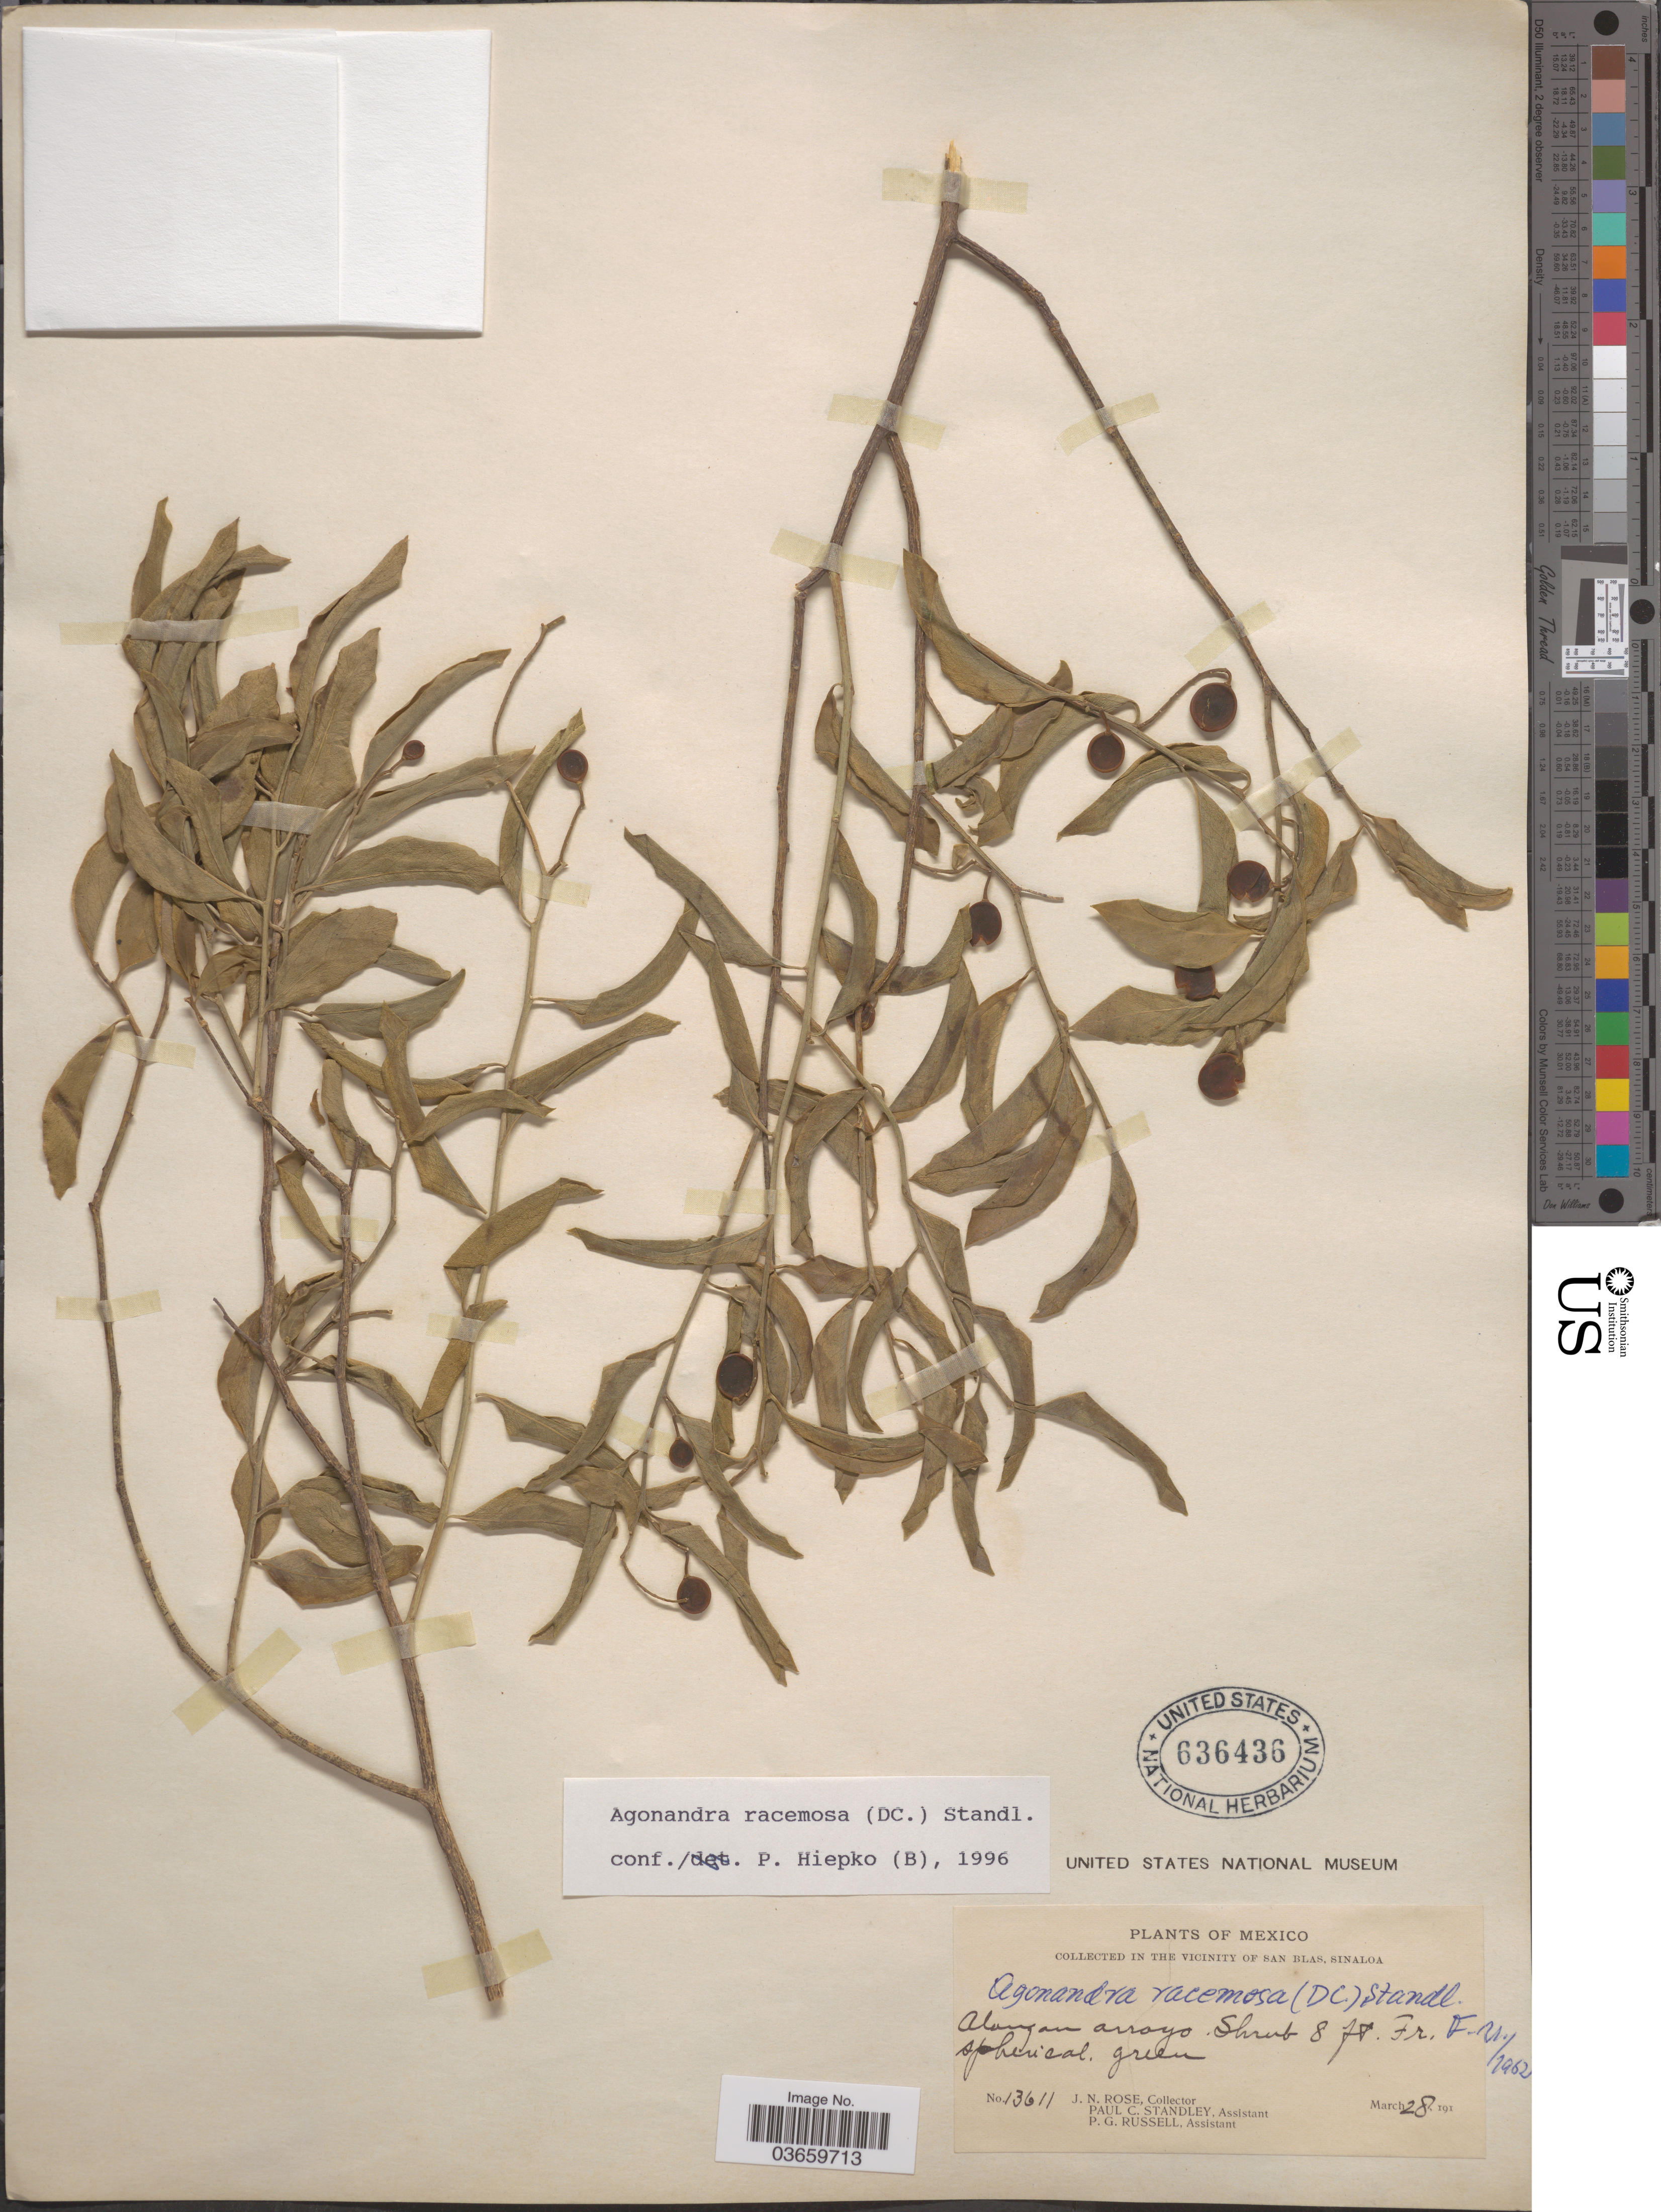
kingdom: Plantae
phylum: Tracheophyta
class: Magnoliopsida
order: Santalales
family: Opiliaceae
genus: Agonandra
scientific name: Agonandra racemosa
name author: (DC.) Standl.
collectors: J. N. Rose, P. C. Standley & P. G. Russell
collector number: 13611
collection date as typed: March 28, 191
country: Mexico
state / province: Sinaloa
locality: In the vicinity of San Blas.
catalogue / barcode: US 636436